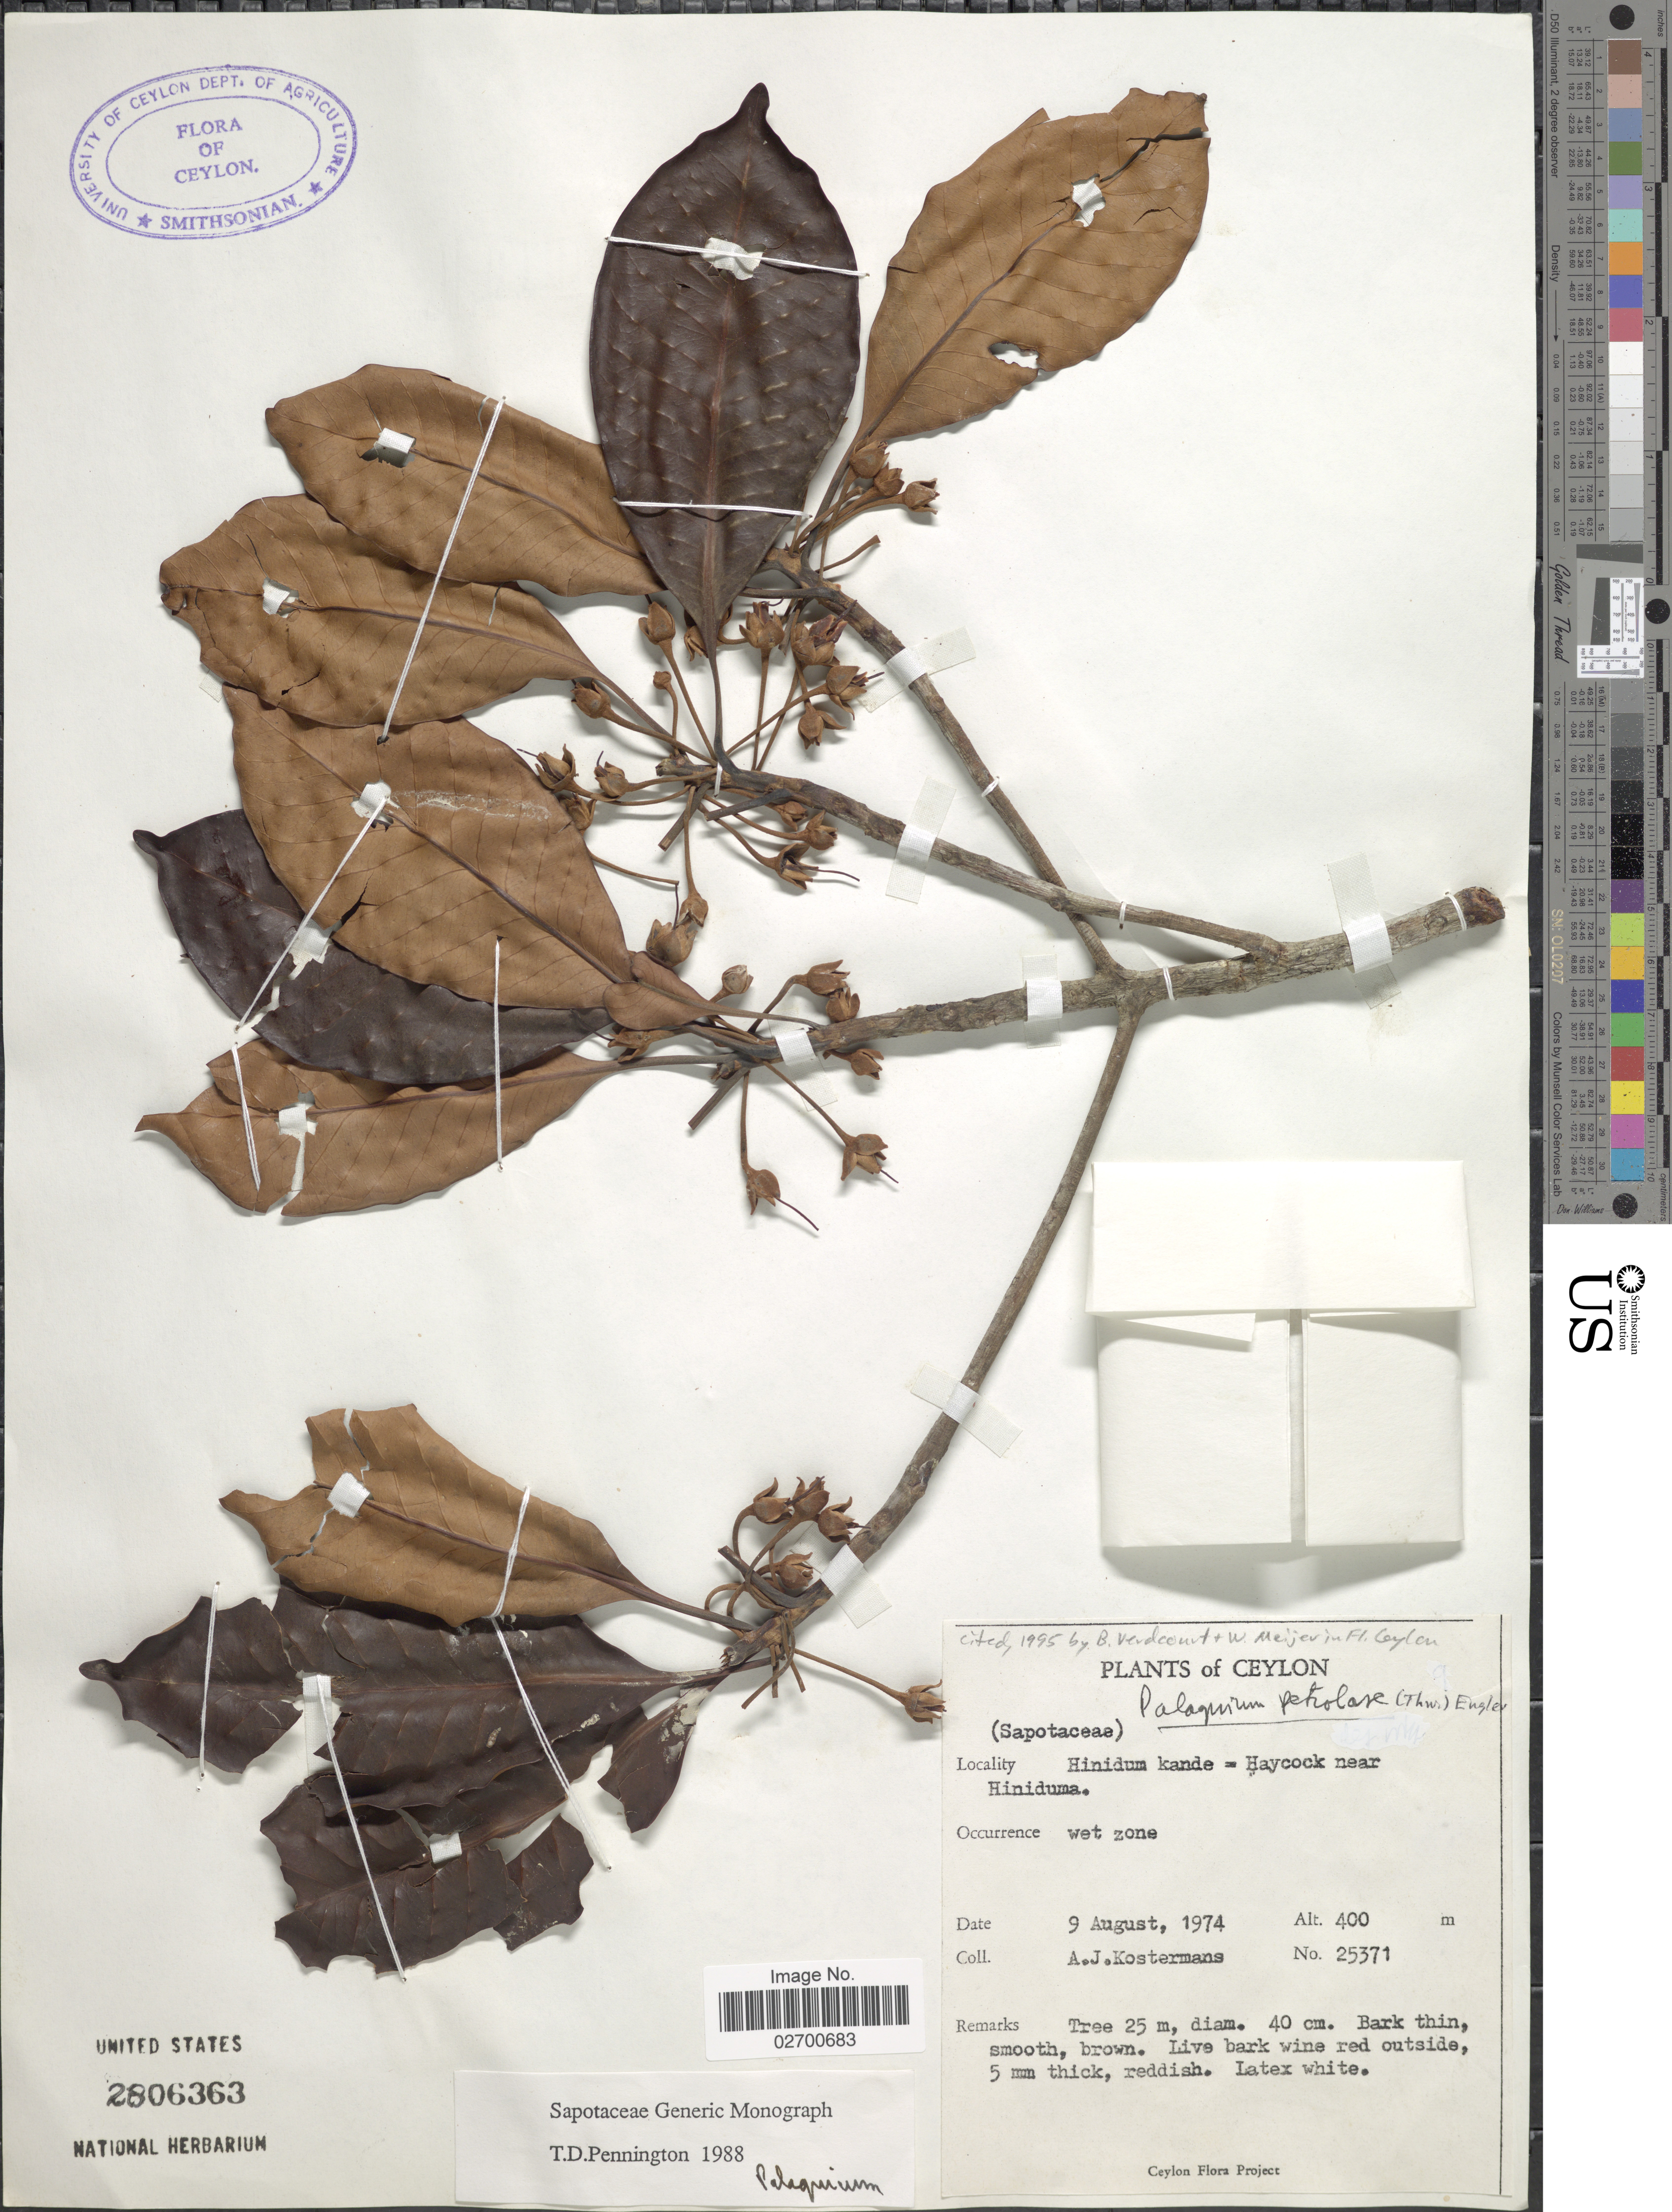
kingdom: Plantae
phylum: Tracheophyta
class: Magnoliopsida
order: Ericales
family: Sapotaceae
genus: Palaquium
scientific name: Palaquium petiolare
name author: (Thwaites) Engl.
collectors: A. J. G. Kostermans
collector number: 25371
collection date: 1974-08-09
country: Sri Lanka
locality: Ceylon, Hinidum kande = Haycock near Hiniduma.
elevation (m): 400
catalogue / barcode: US 2806363